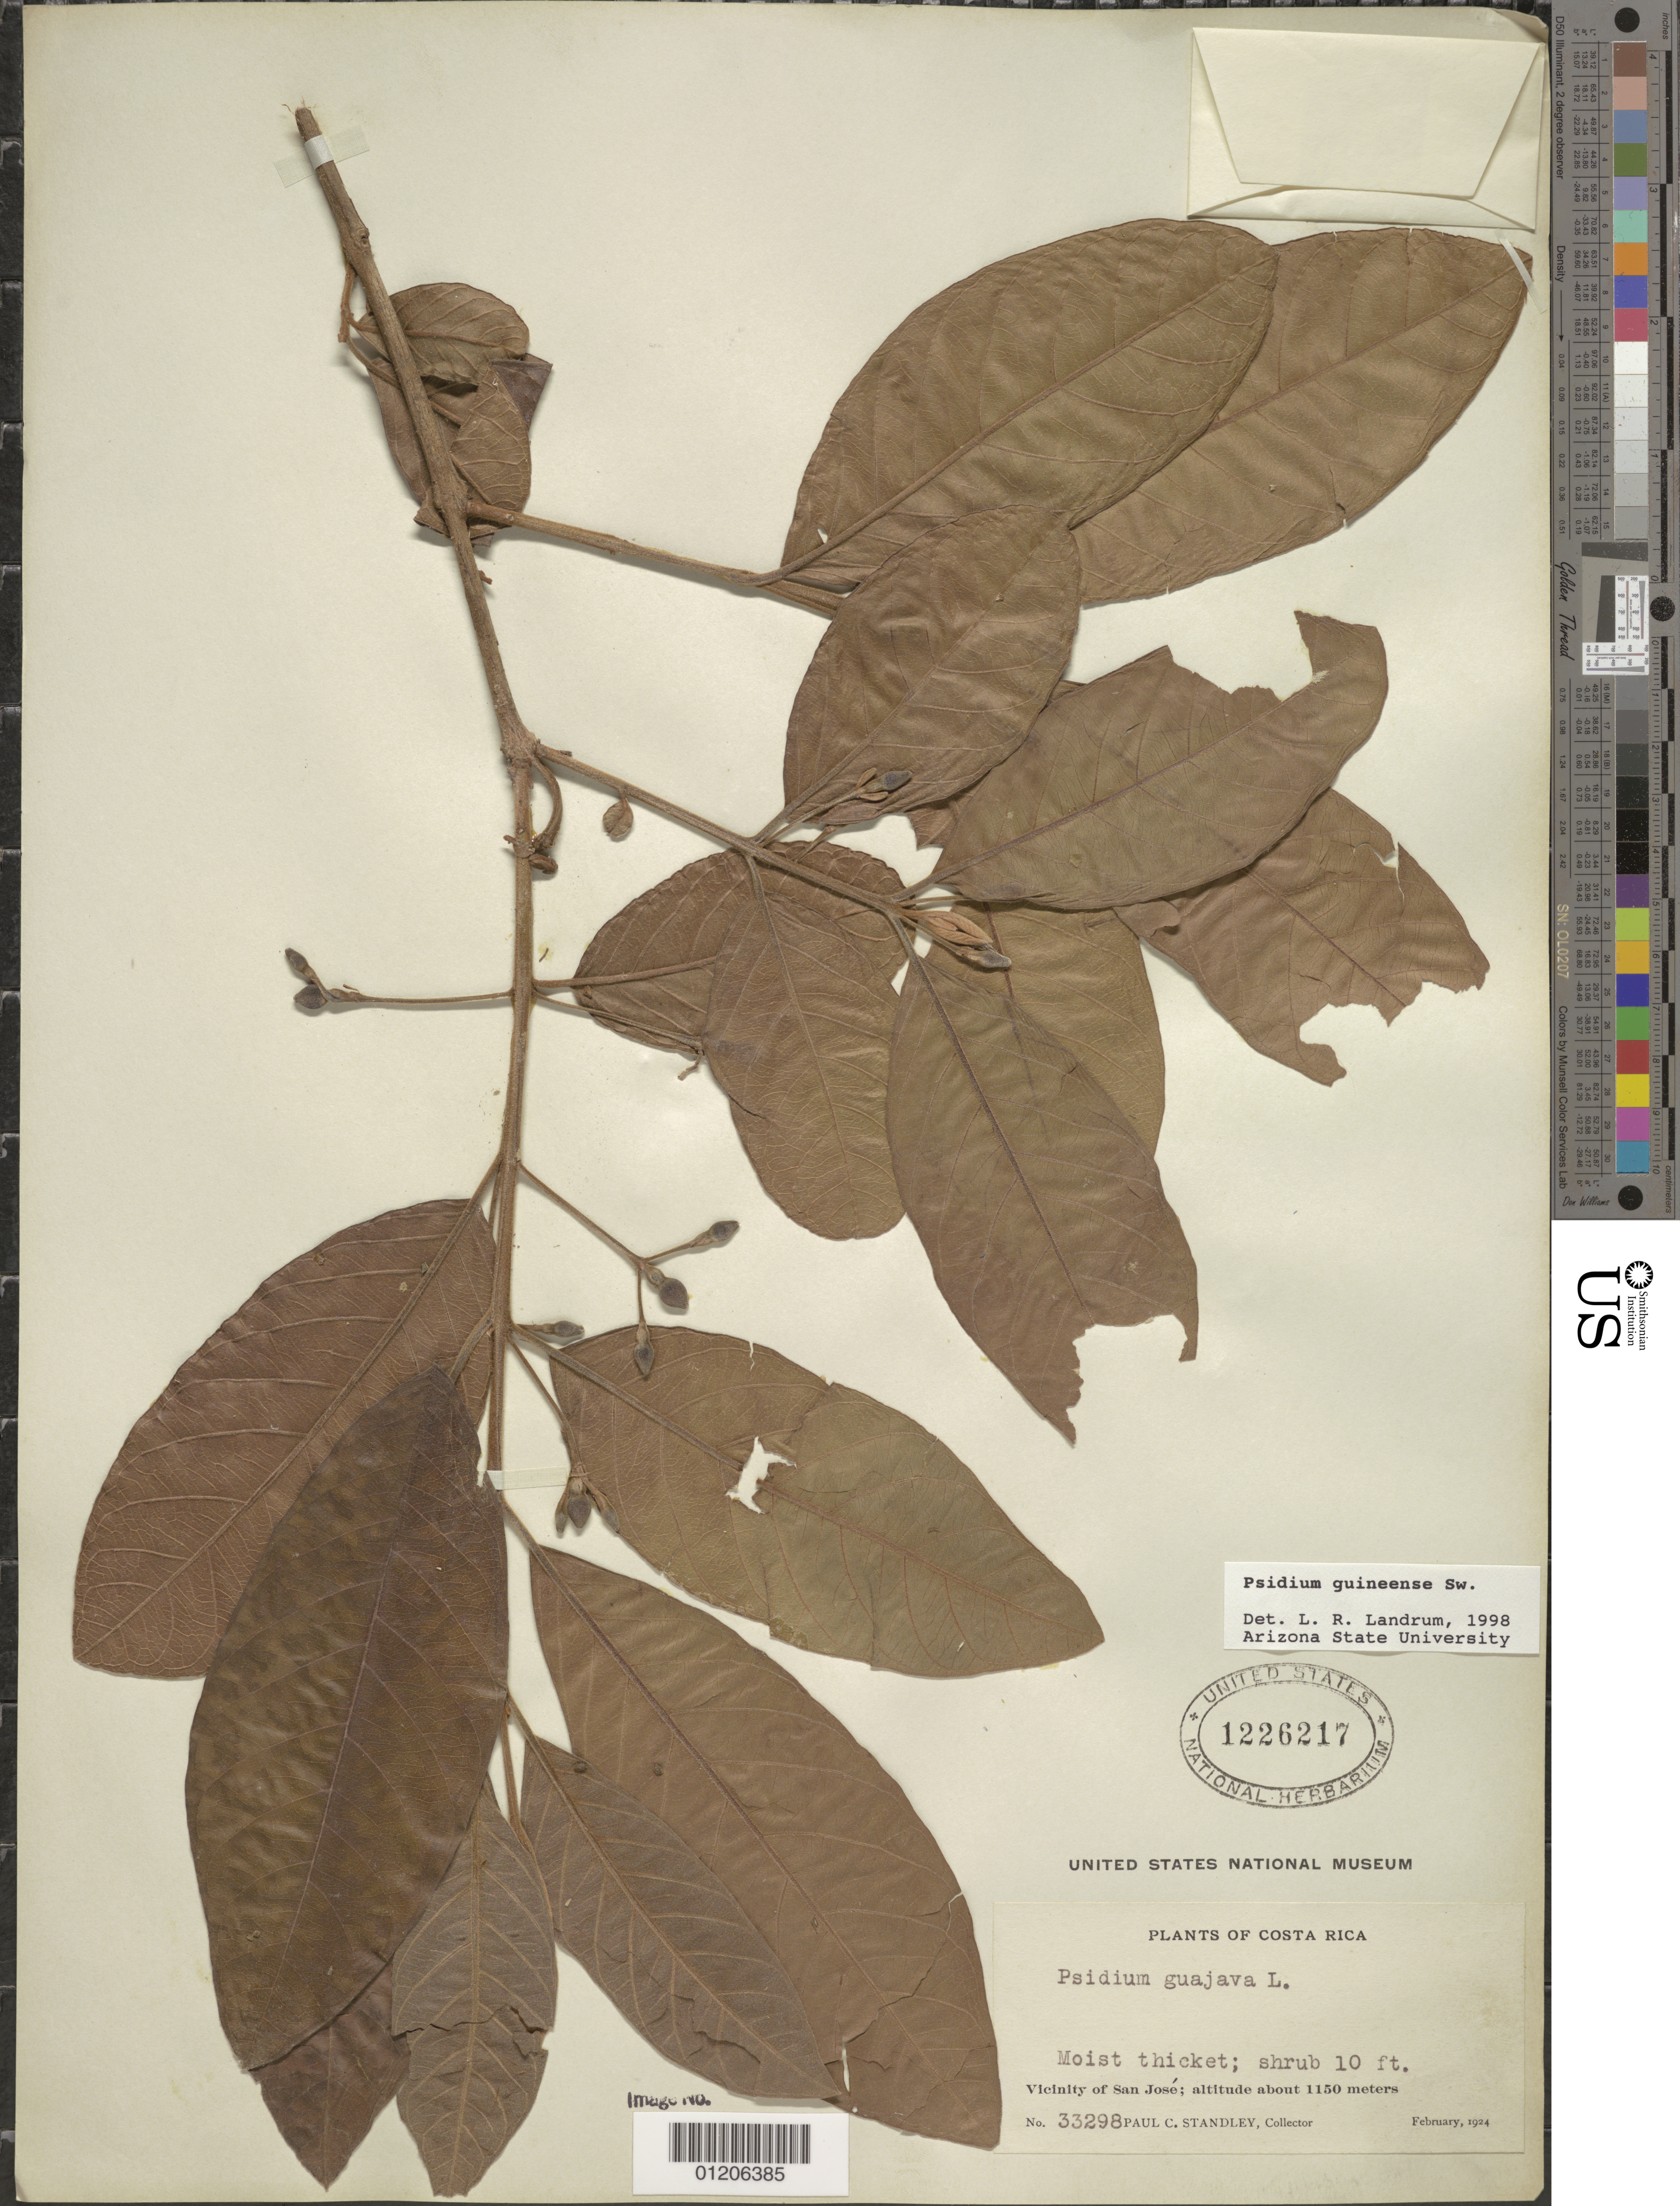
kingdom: Plantae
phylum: Tracheophyta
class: Magnoliopsida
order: Myrtales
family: Myrtaceae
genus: Psidium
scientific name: Psidium guineense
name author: Sw.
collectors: P. C. Standley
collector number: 33298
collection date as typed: Feb 1924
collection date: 1924-02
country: Costa Rica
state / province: San José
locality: vicinity of San José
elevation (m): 1150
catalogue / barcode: US 1226217